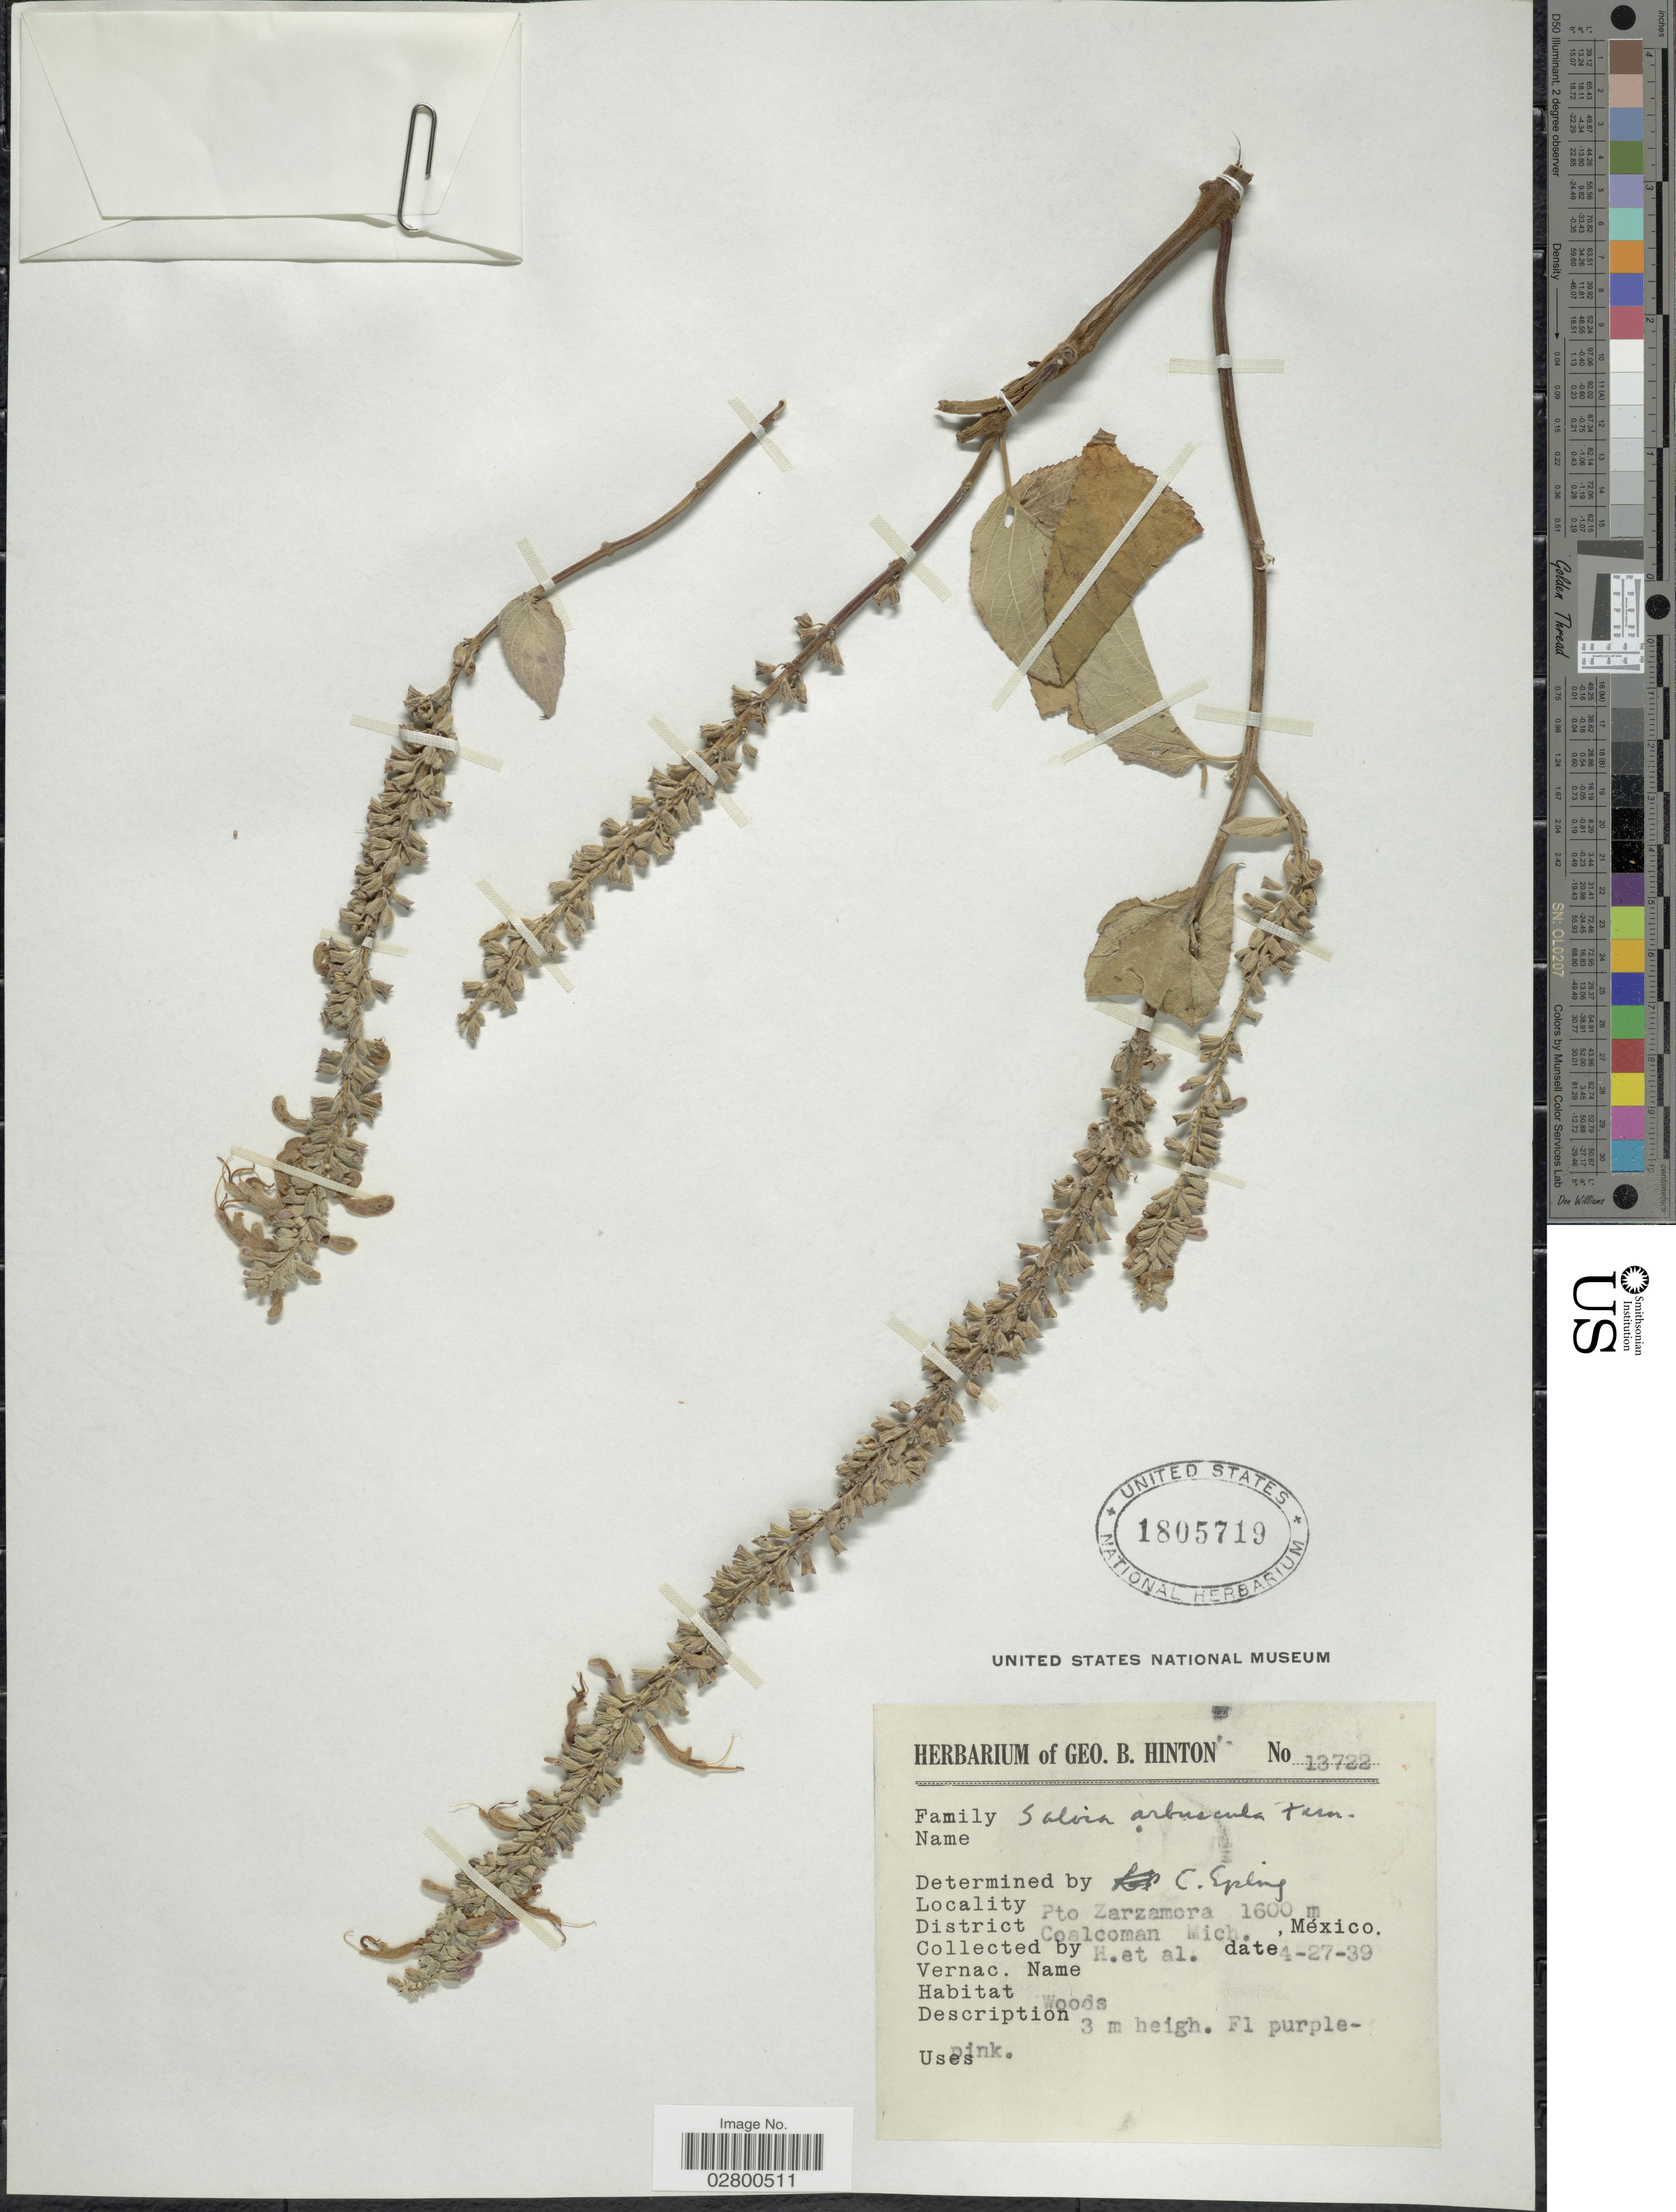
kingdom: Plantae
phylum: Tracheophyta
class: Magnoliopsida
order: Lamiales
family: Lamiaceae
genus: Salvia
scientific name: Salvia arbuscula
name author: Fernald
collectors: G. B. Hinton & et al.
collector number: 13722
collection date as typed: Transcribed d/m/y: 27/4/39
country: Mexico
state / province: Michoacán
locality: Pto Zarzamora. District Coalcoman.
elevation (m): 1600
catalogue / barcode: US 1805719